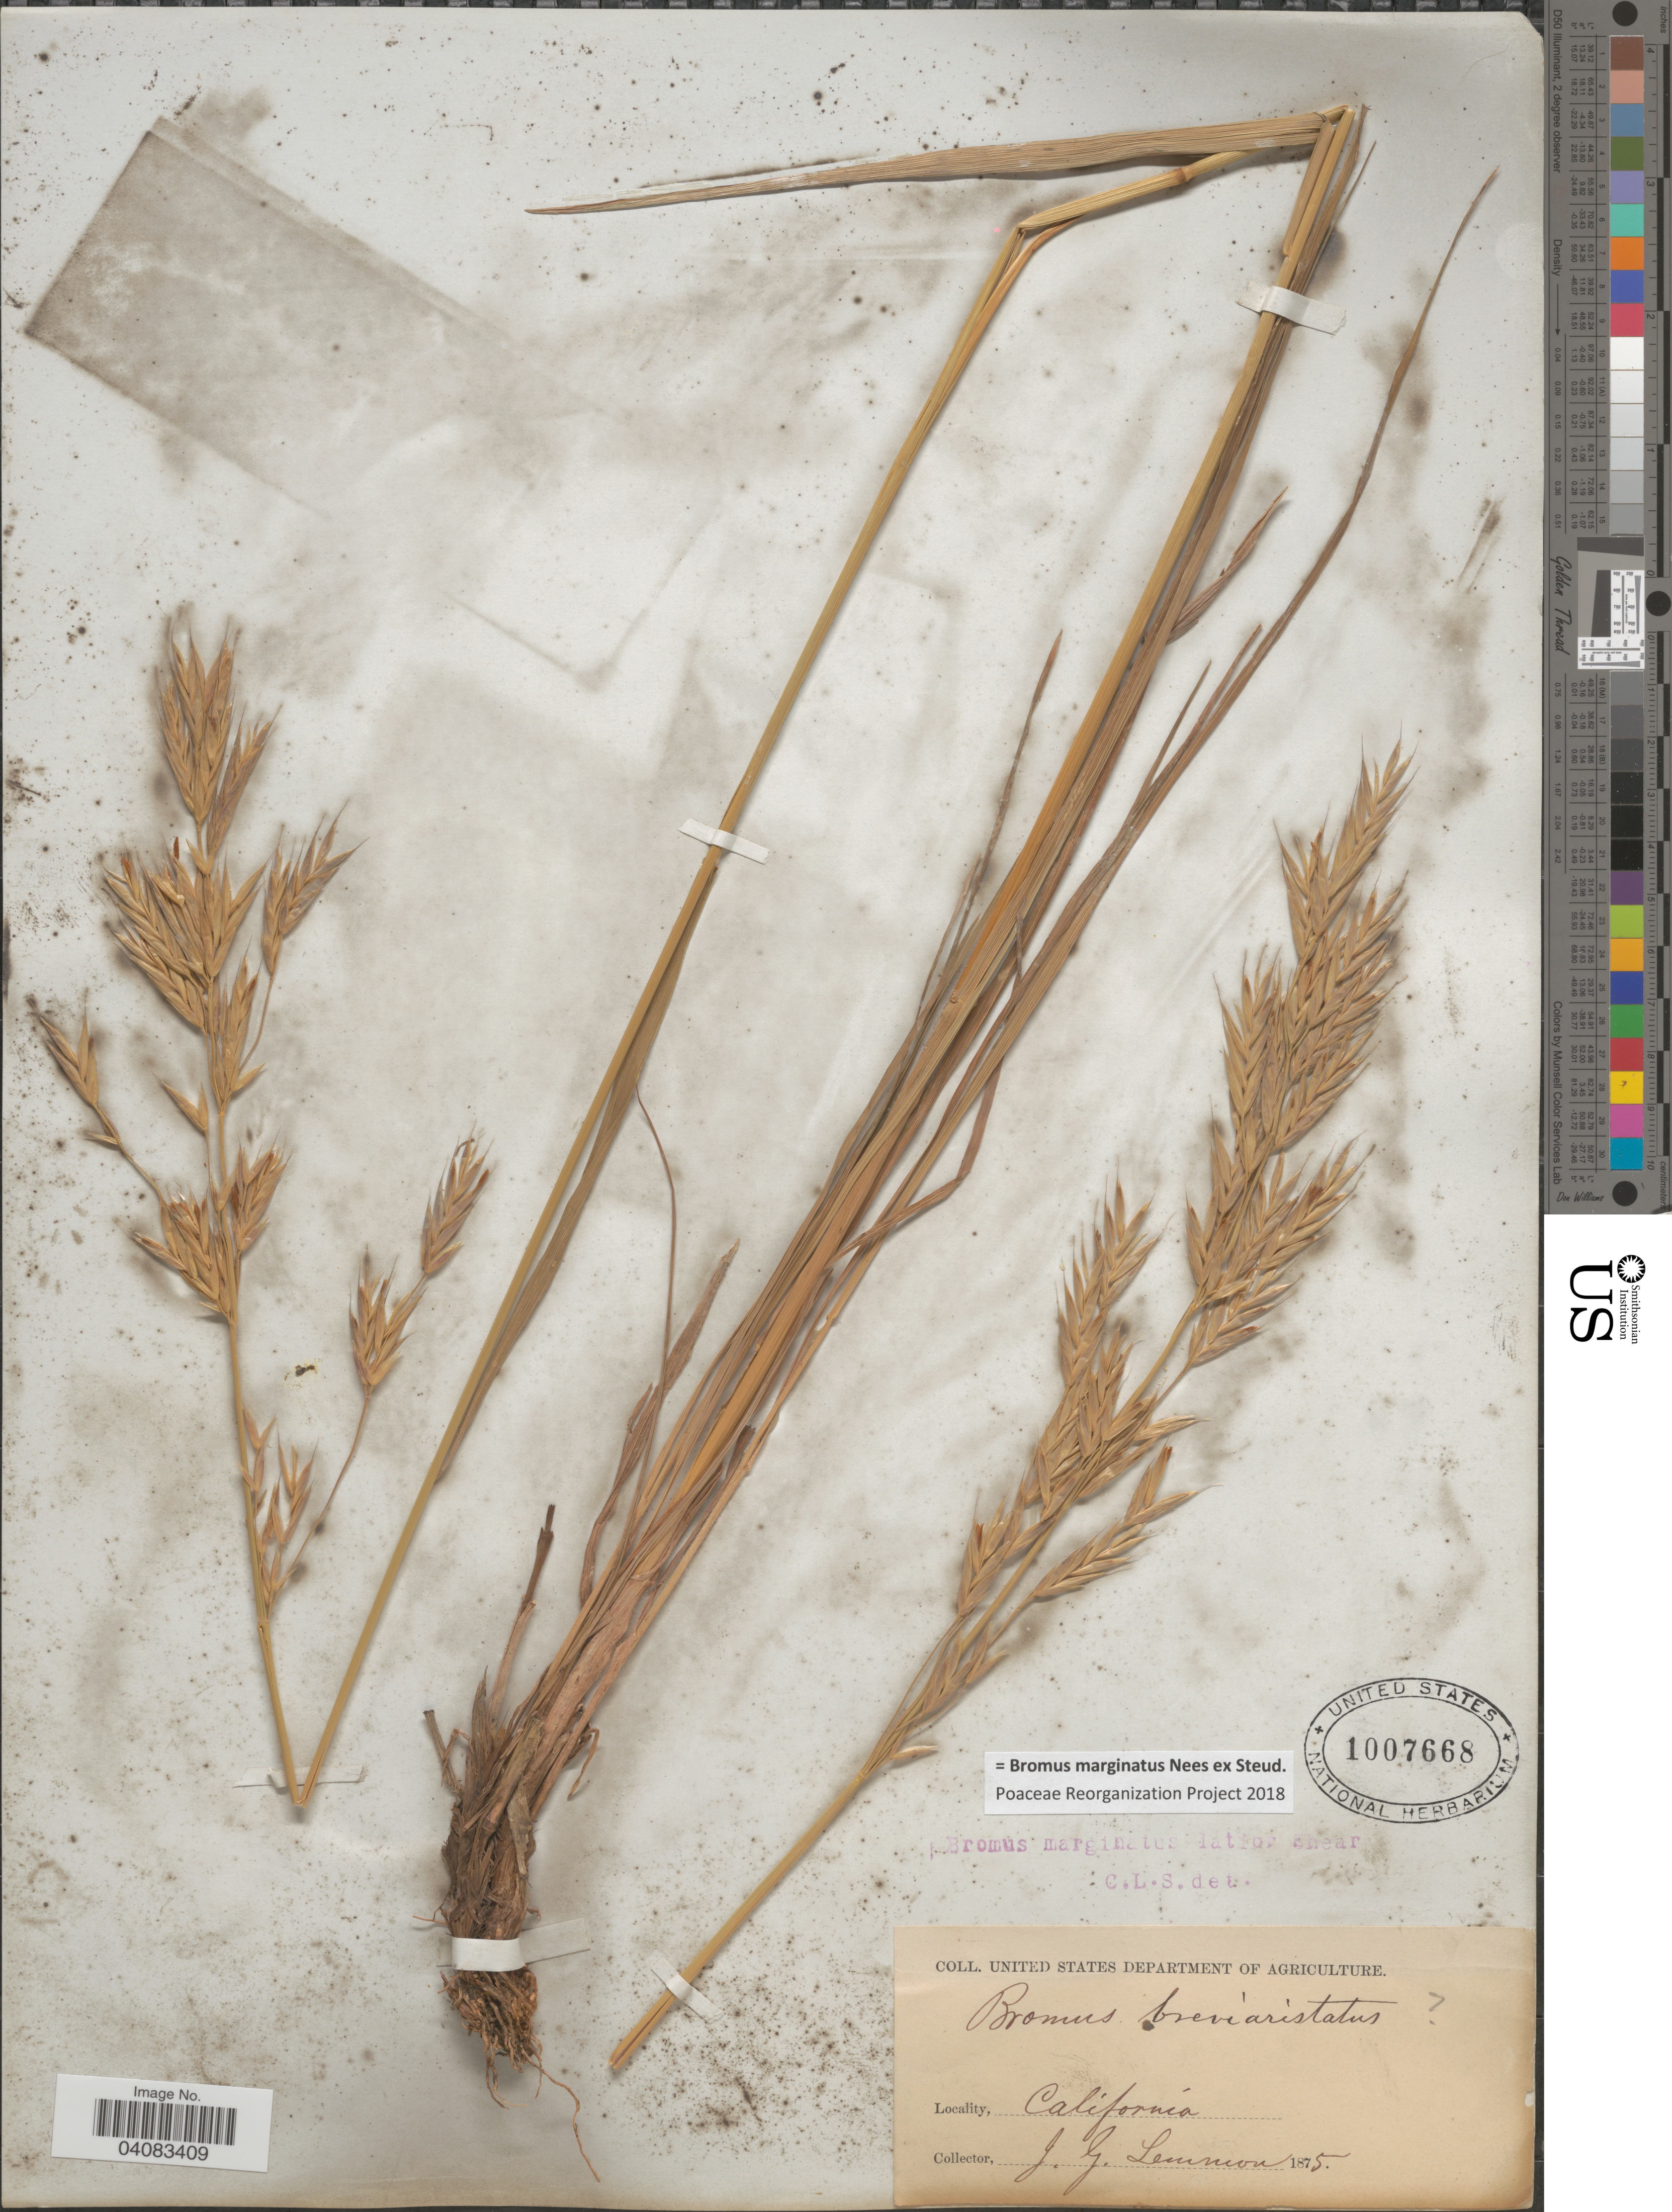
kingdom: Plantae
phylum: Tracheophyta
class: Liliopsida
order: Poales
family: Poaceae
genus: Bromus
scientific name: Bromus marginatus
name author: Nees ex Steud.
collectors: J. Lemmon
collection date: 1875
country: United States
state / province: California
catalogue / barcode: US 1007668